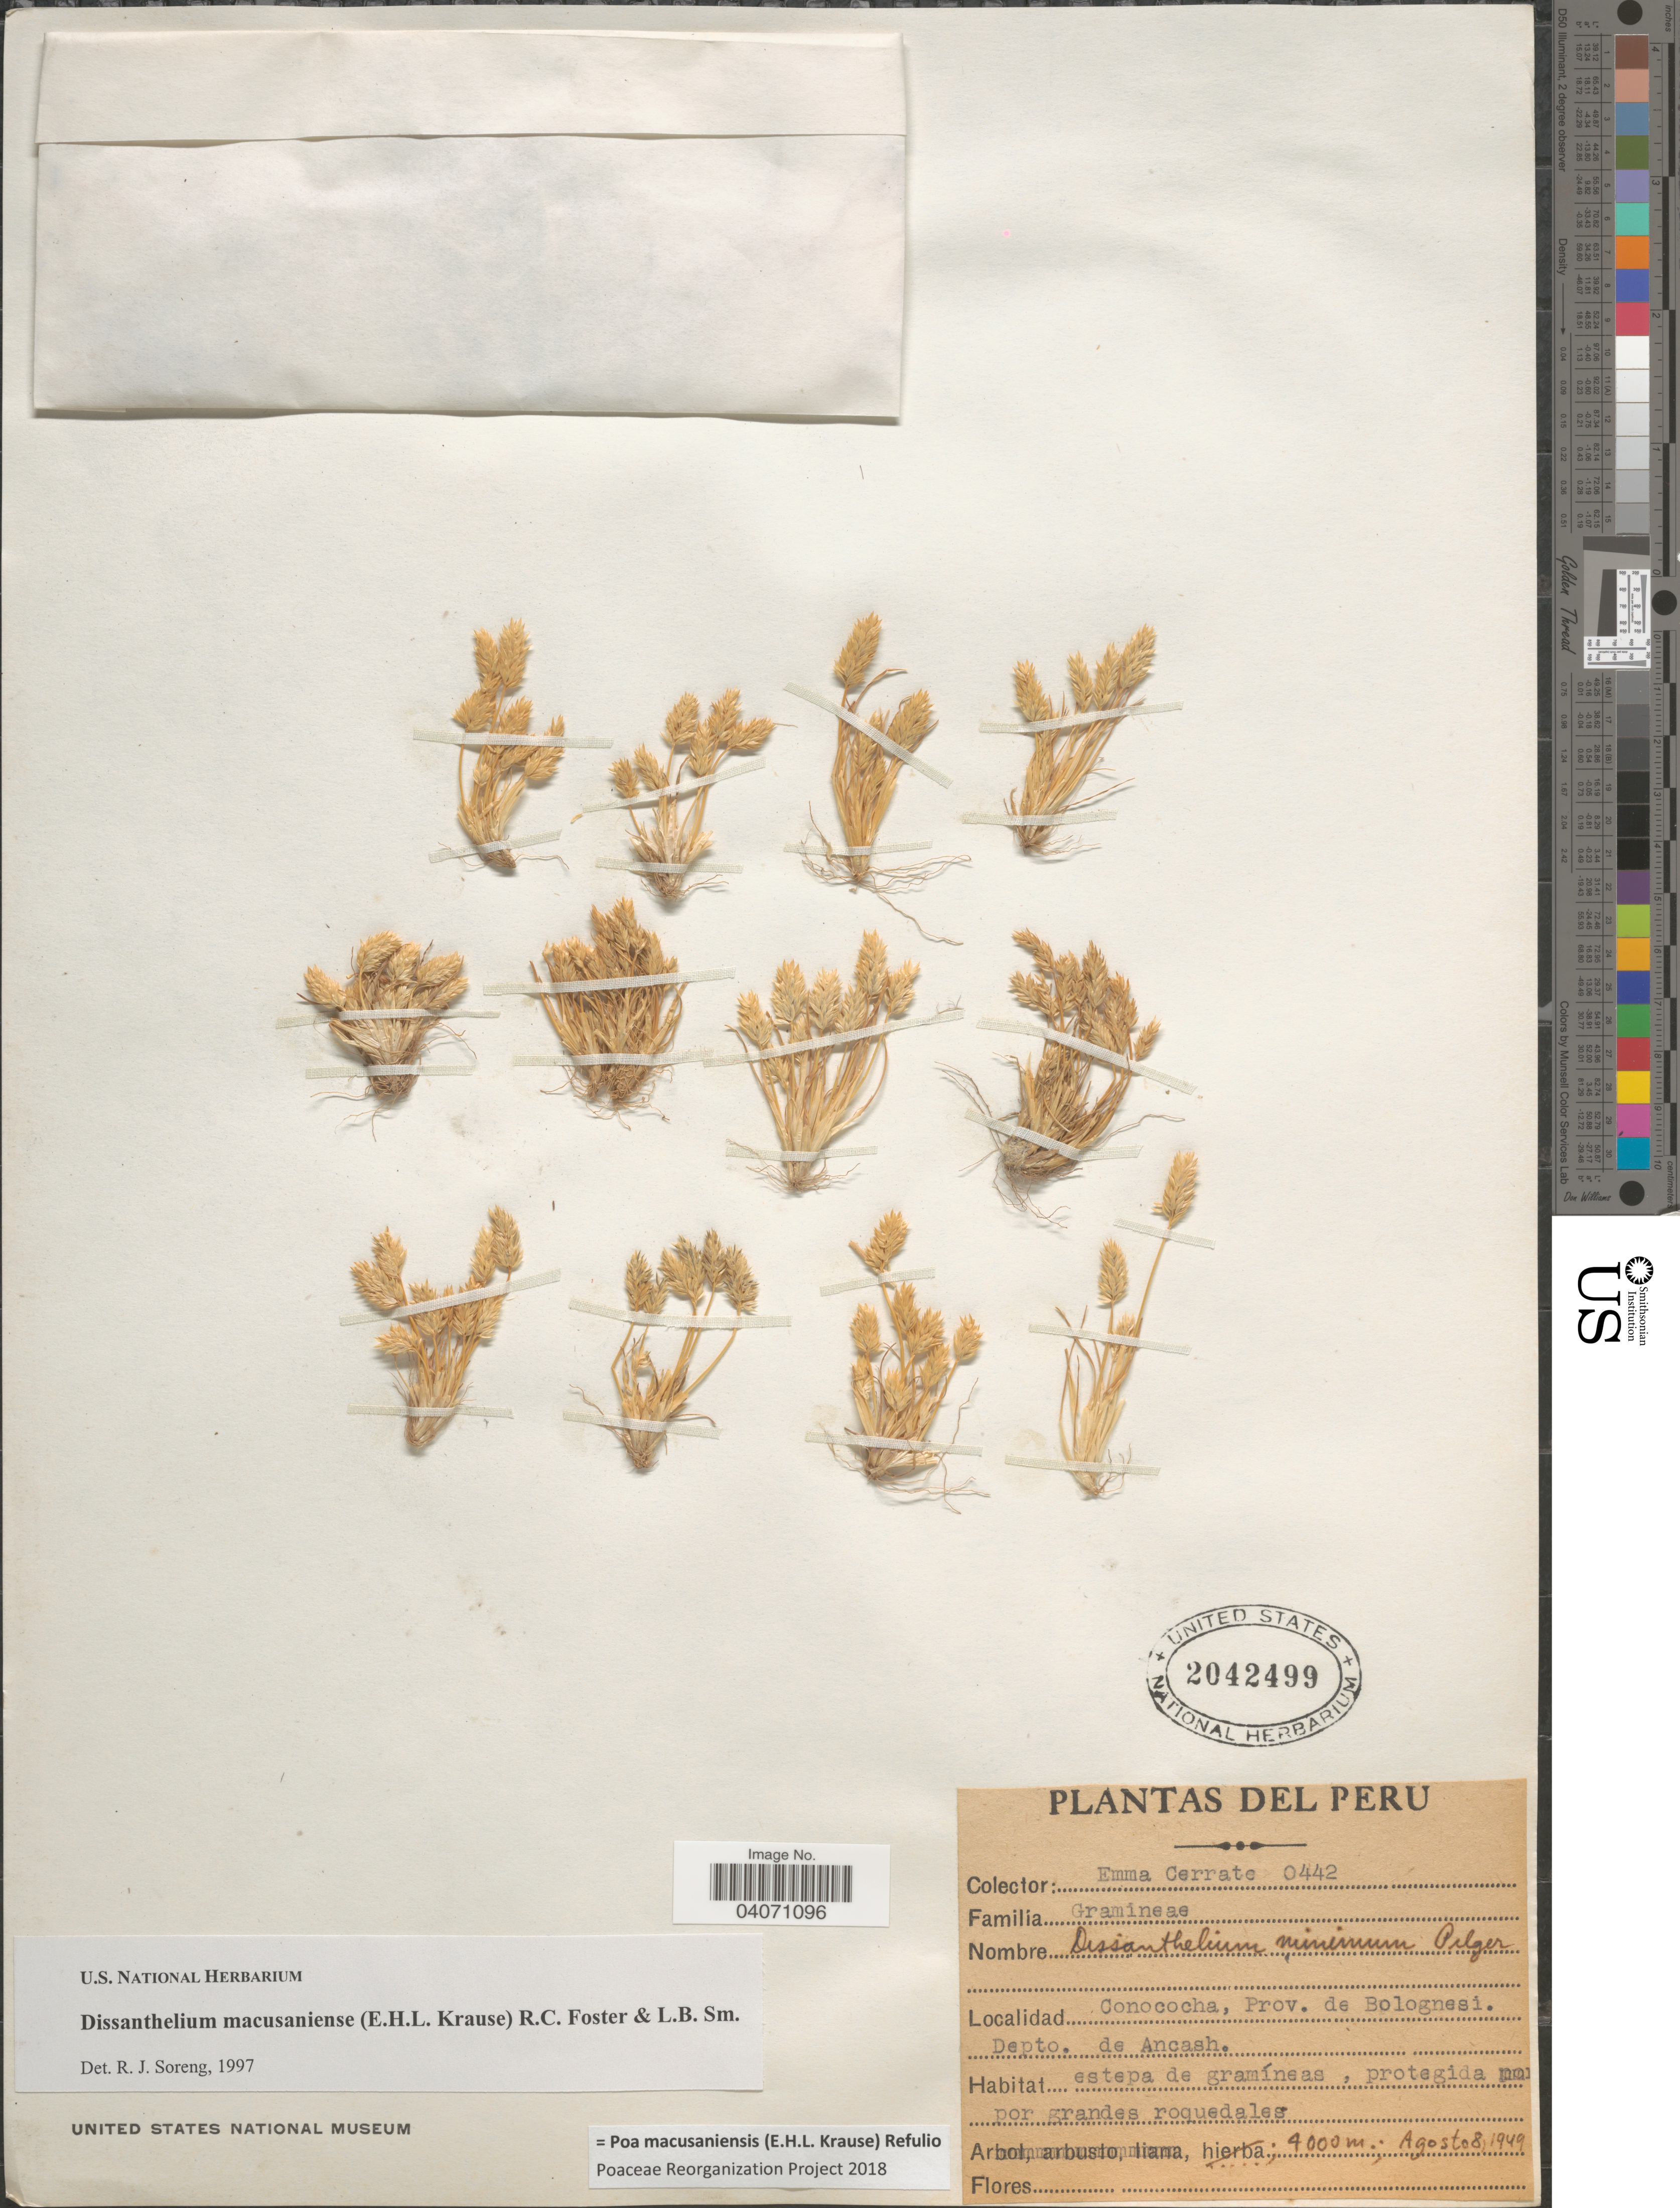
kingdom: Plantae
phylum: Tracheophyta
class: Liliopsida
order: Poales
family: Poaceae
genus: Poa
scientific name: Poa macusaniensis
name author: (E.H.L. Krause) Refulio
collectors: E. Cerrate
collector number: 0442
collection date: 1949-08-08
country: Peru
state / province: Ancash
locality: Conococha, Prov. de Bolognesi. Depto. de Ancash.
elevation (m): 4000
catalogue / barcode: US 2042499